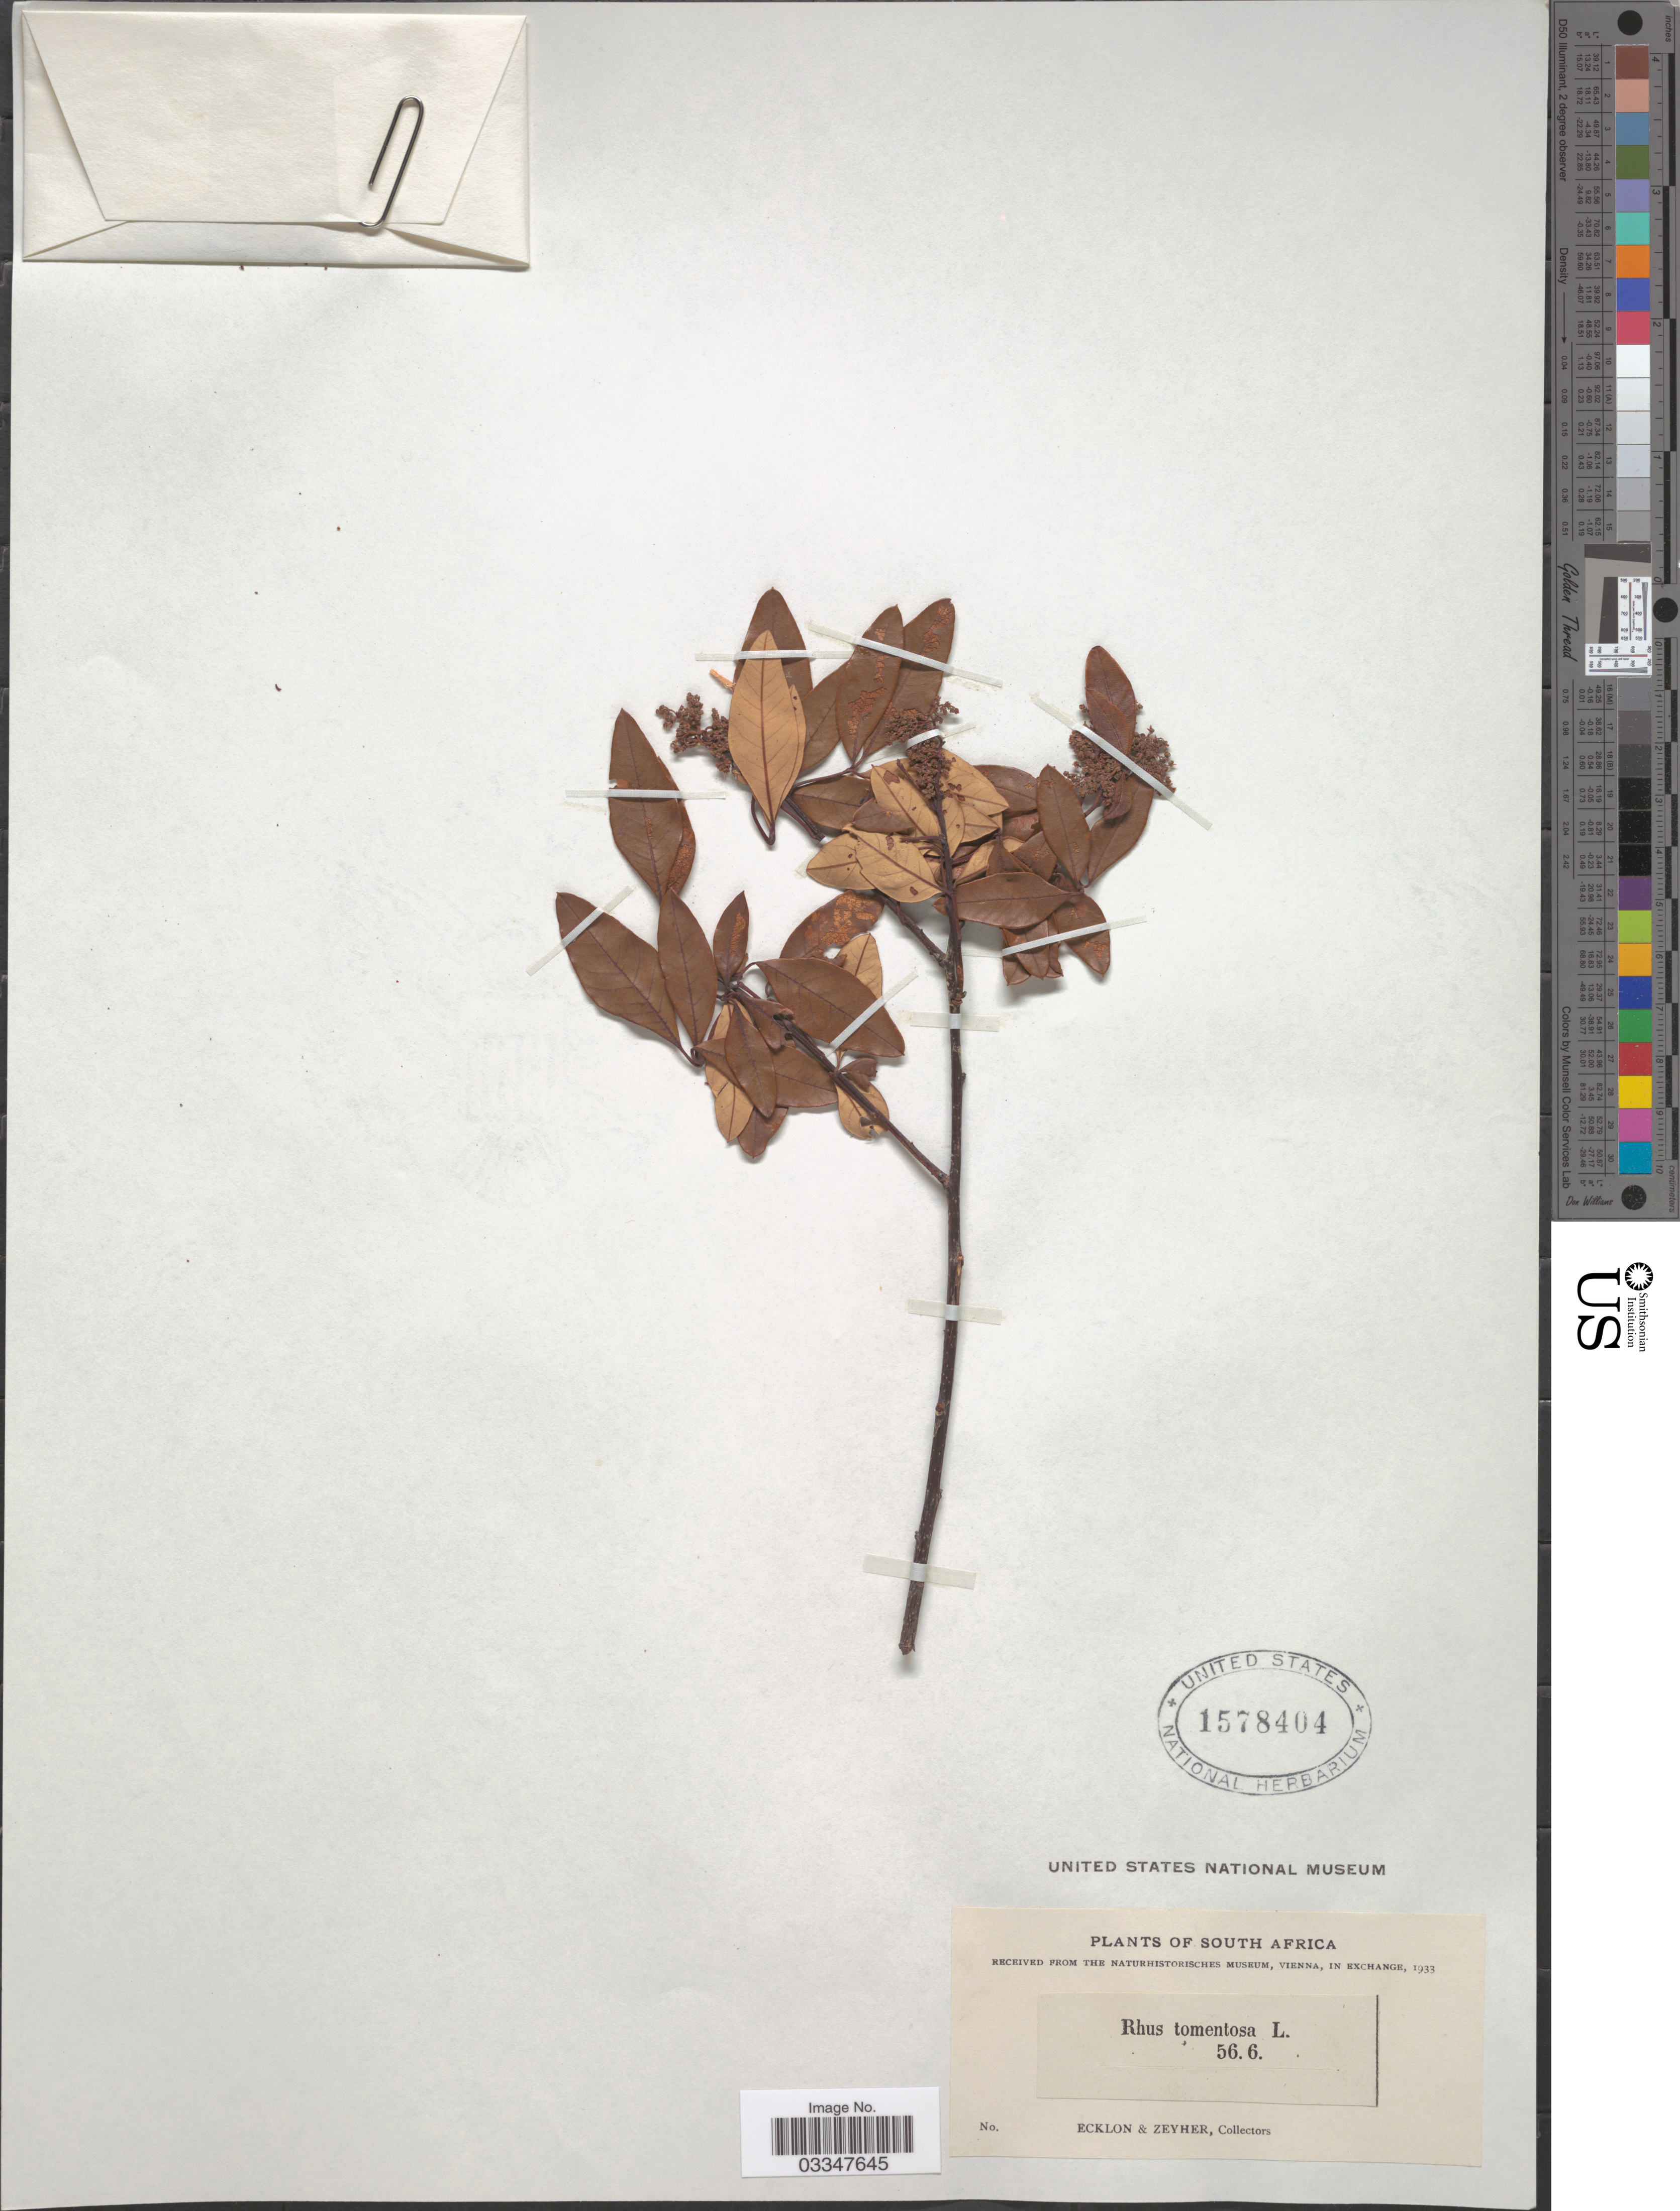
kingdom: Plantae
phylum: Tracheophyta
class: Magnoliopsida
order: Sapindales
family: Anacardiaceae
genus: Rhus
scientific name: Rhus tomentosa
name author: L.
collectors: -. Ecklon & -. Zeyher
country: South Africa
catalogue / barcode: US 1578404